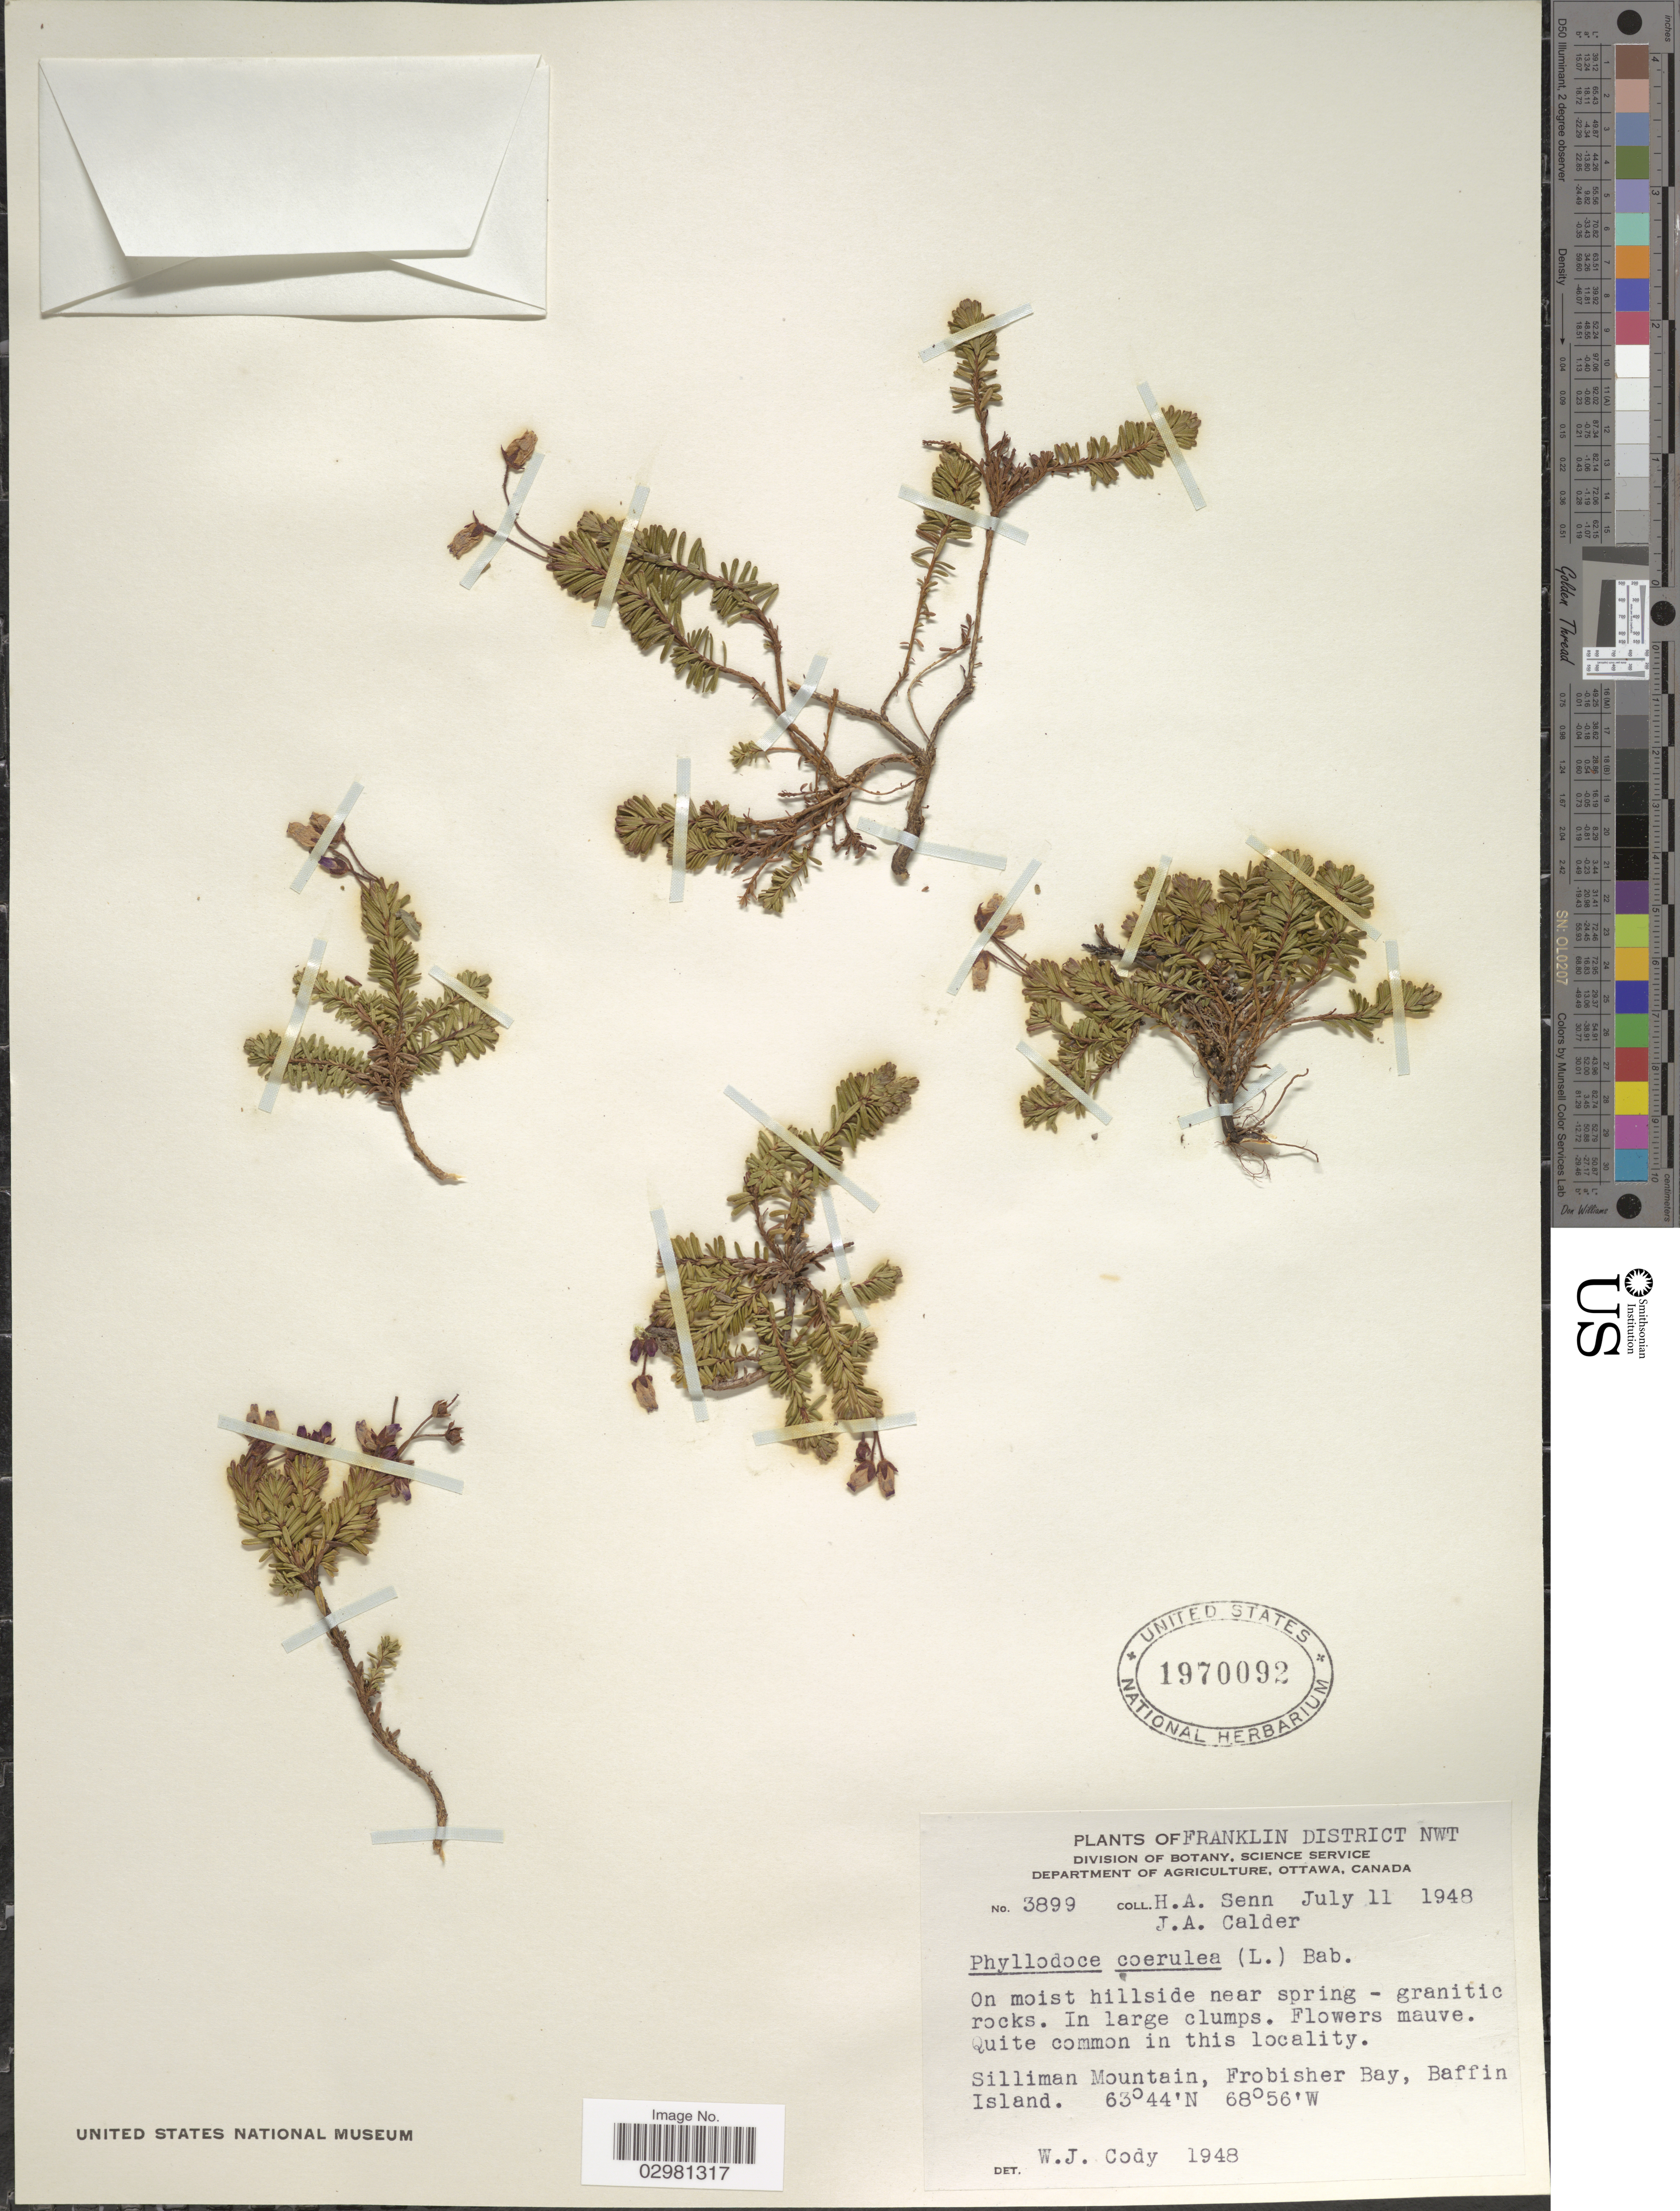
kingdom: Plantae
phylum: Tracheophyta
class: Magnoliopsida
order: Ericales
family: Ericaceae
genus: Phyllodoce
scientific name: Phyllodoce caerulea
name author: (L.) Bab.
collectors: H. Senn & J. A. Calder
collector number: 3899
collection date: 1948-07-11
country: Canada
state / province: Northwest Territories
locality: Franklin District, Silliman Mountain, Frobisher Bay, Baffin Island.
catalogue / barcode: US 1970092